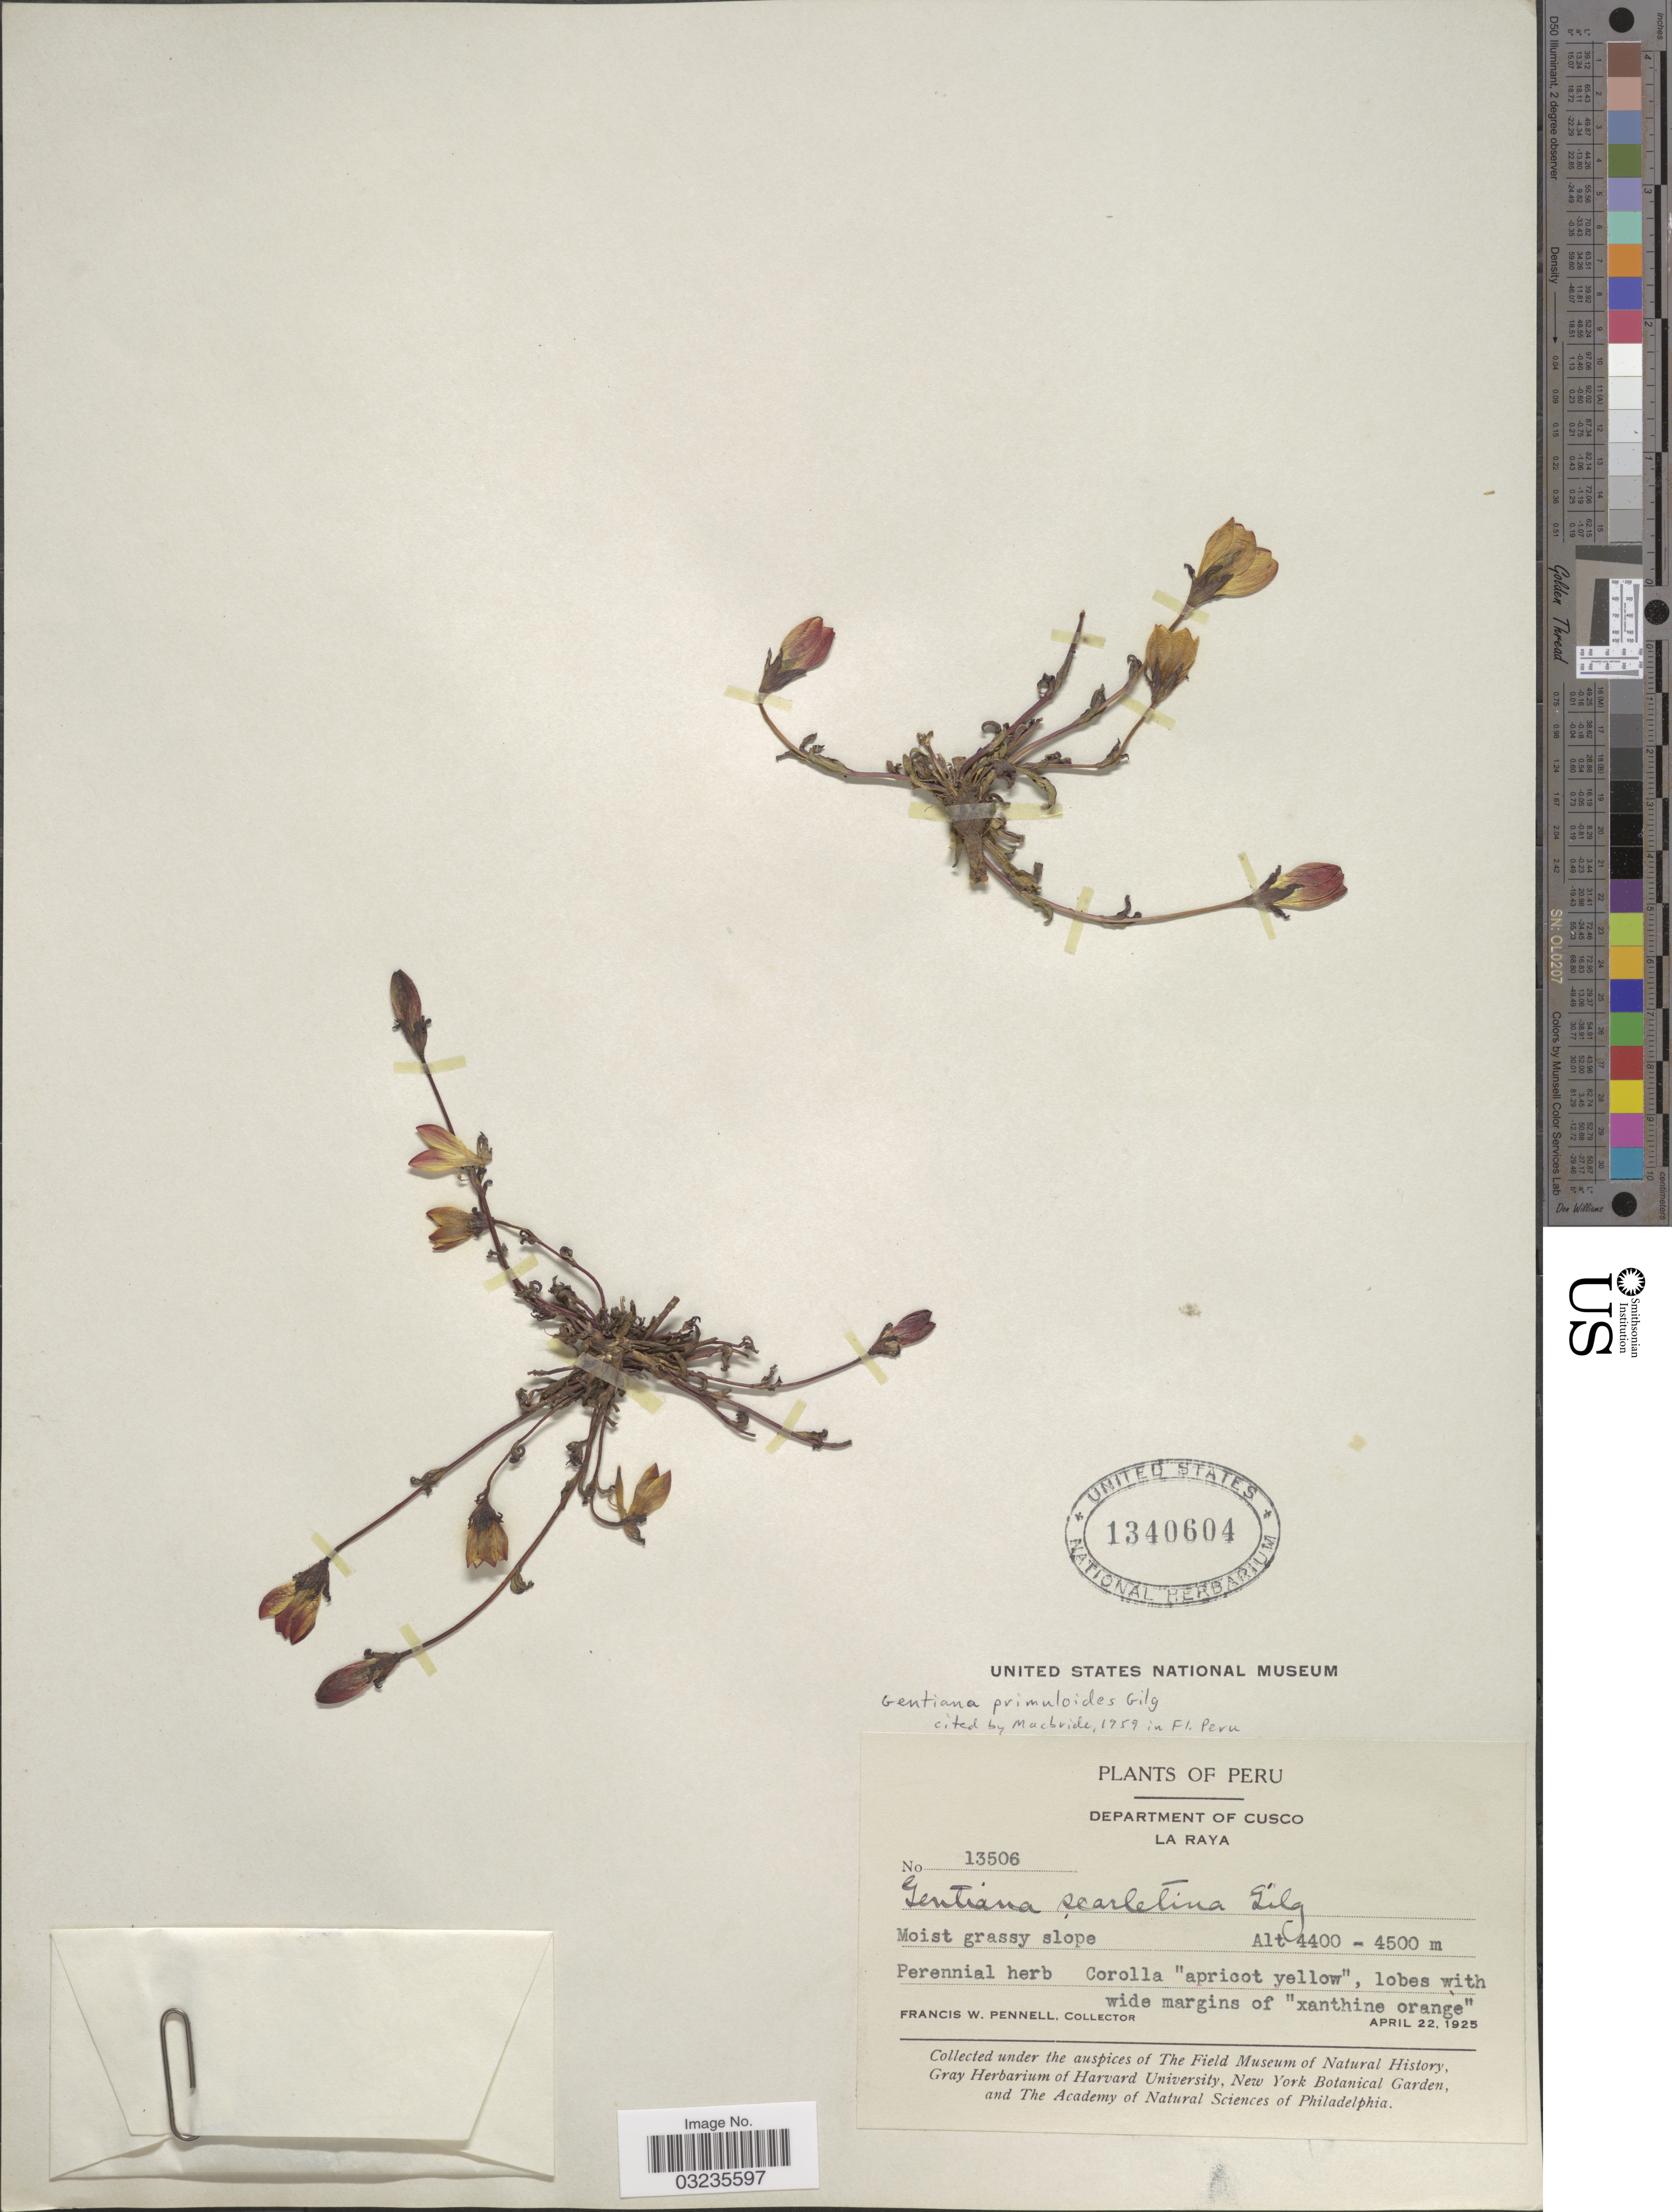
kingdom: Plantae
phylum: Tracheophyta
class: Magnoliopsida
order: Gentianales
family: Gentianaceae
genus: Gentiana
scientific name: Gentiana scarlatina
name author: Gilg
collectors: F. W. Pennell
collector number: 13506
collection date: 1925-04-22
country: Peru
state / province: Cusco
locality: Department of Cusco. La Raya.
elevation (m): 4400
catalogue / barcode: US 1340604